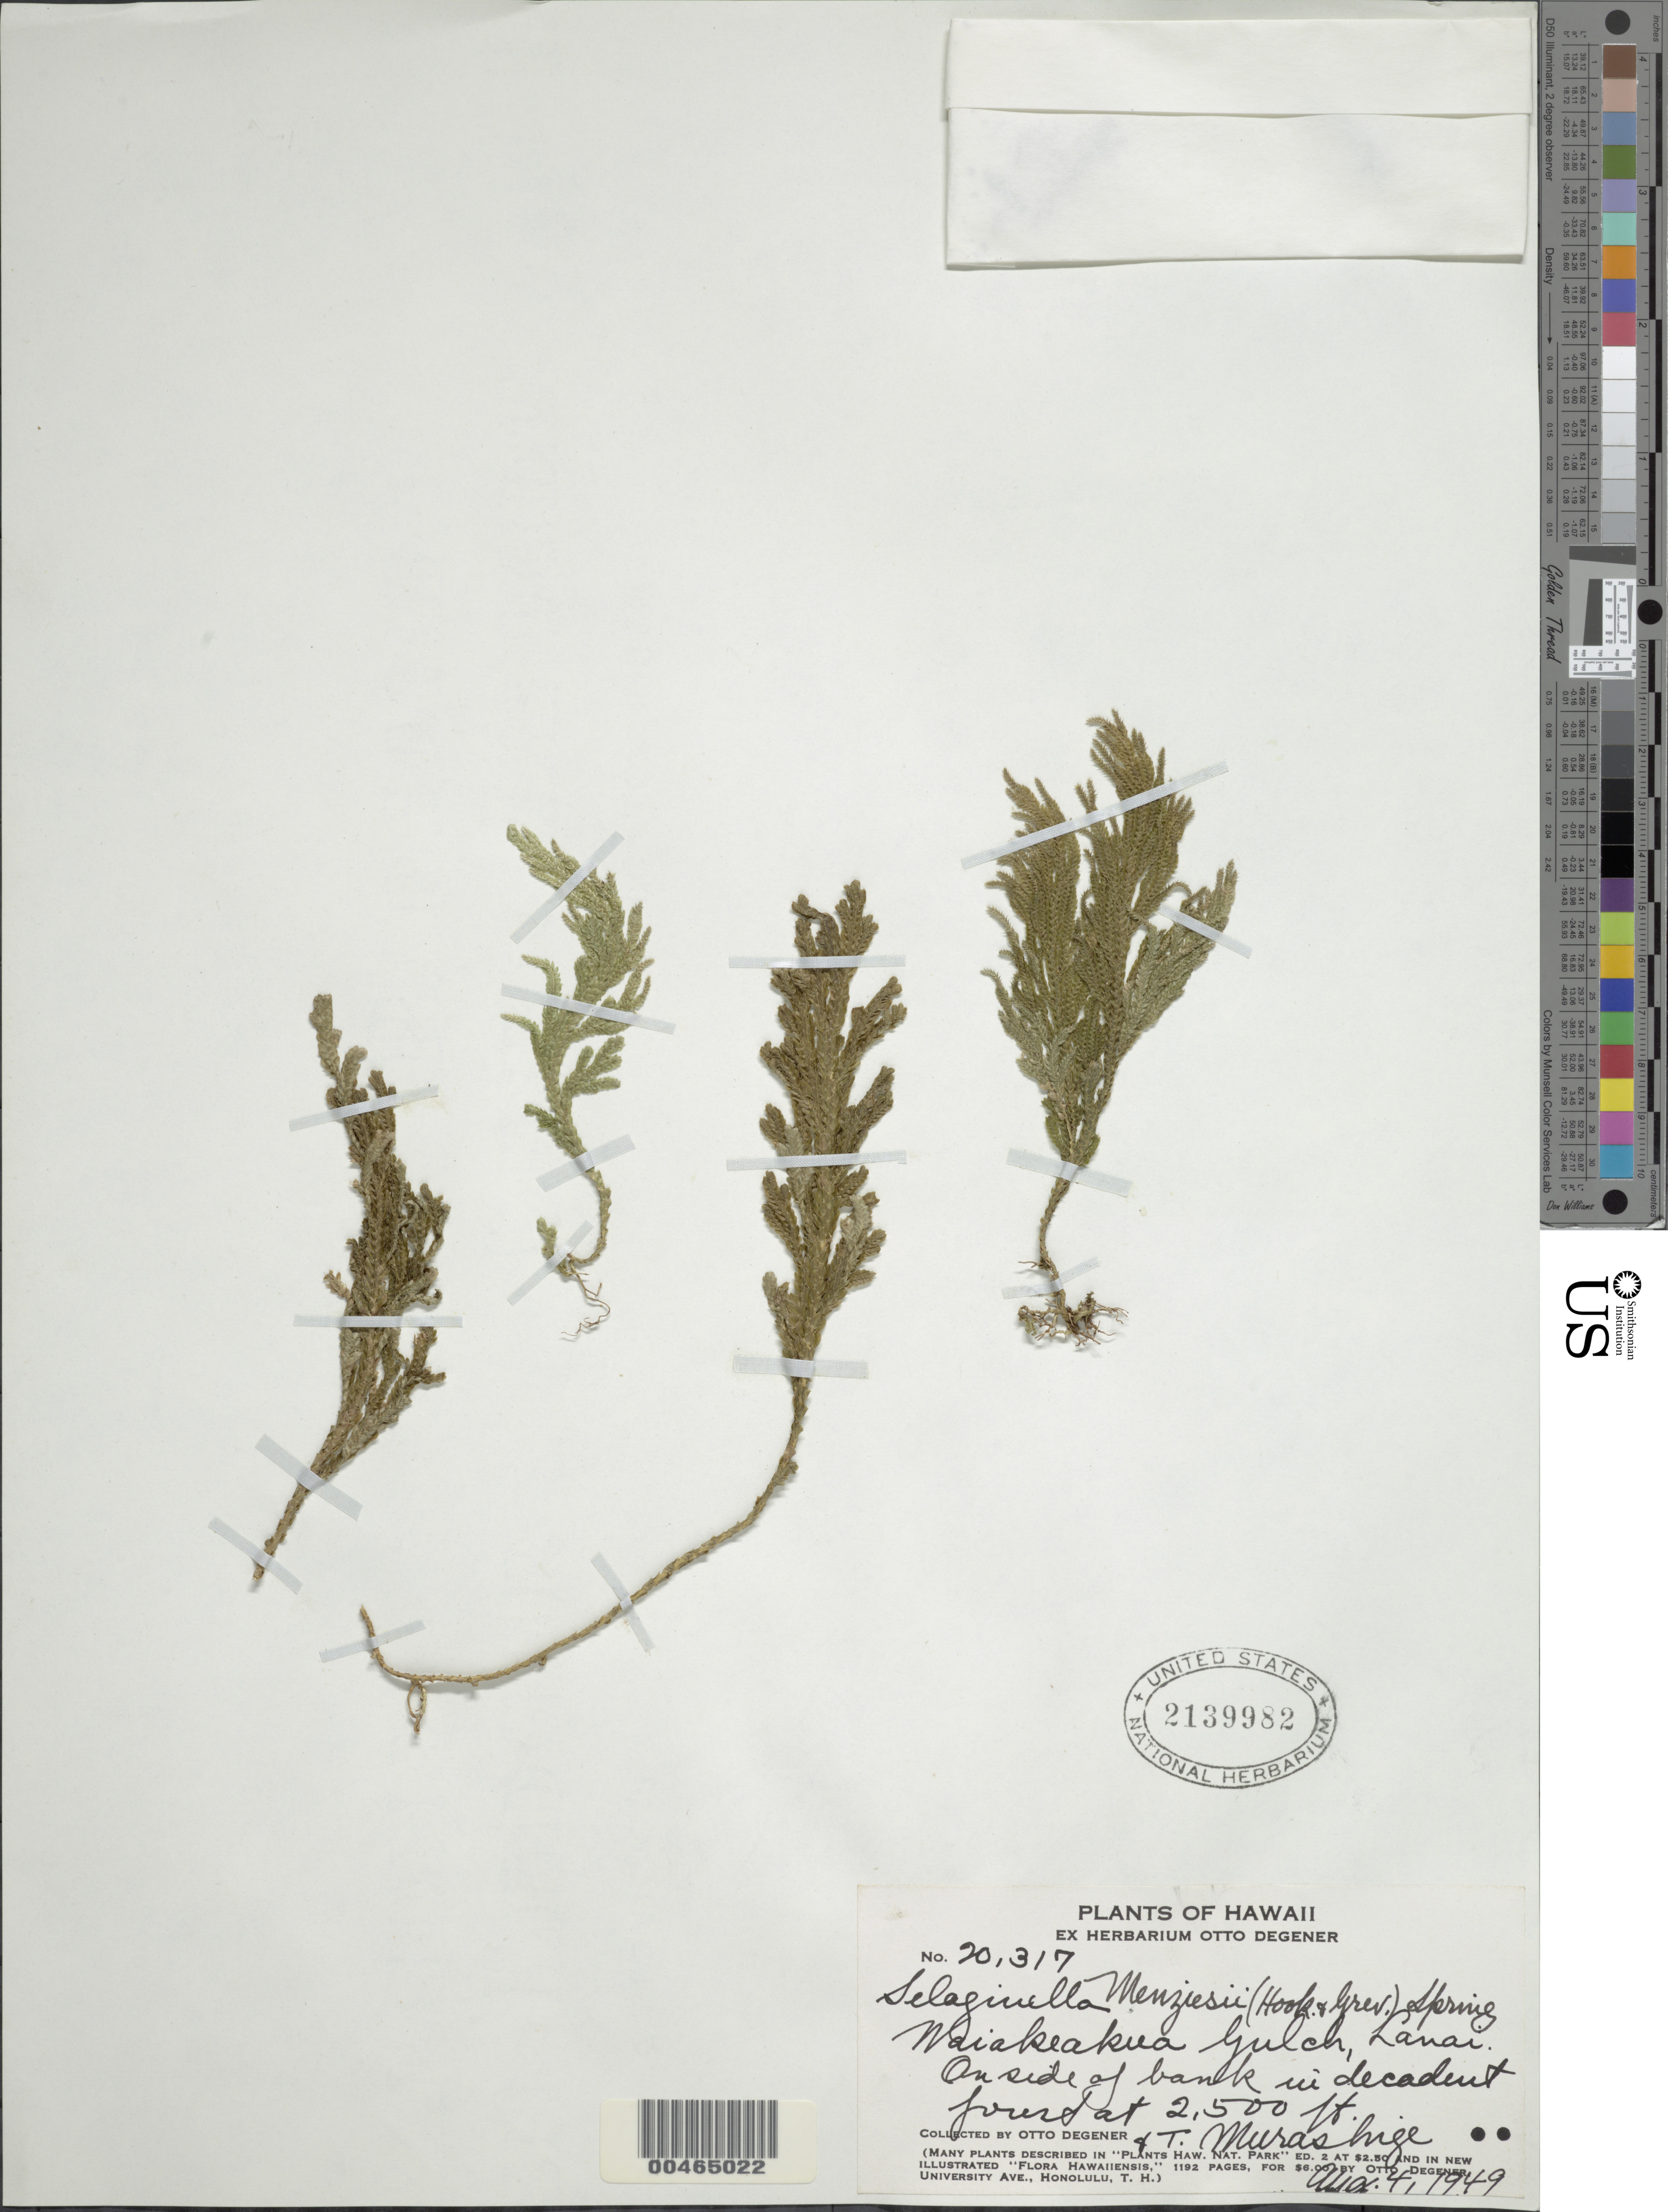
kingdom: Plantae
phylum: Tracheophyta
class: Lycopodiopsida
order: Selaginellales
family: Selaginellaceae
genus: Selaginella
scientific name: Selaginella arbuscula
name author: (Kualf.) Spring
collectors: O. Degener & T. Murashige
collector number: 20317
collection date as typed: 4 Aug 1949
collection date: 1949-08-04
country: United States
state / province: Hawaii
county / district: Maui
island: Lana'i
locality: Waiakeakua Gulch, Lanai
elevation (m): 762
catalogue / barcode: US 2139982